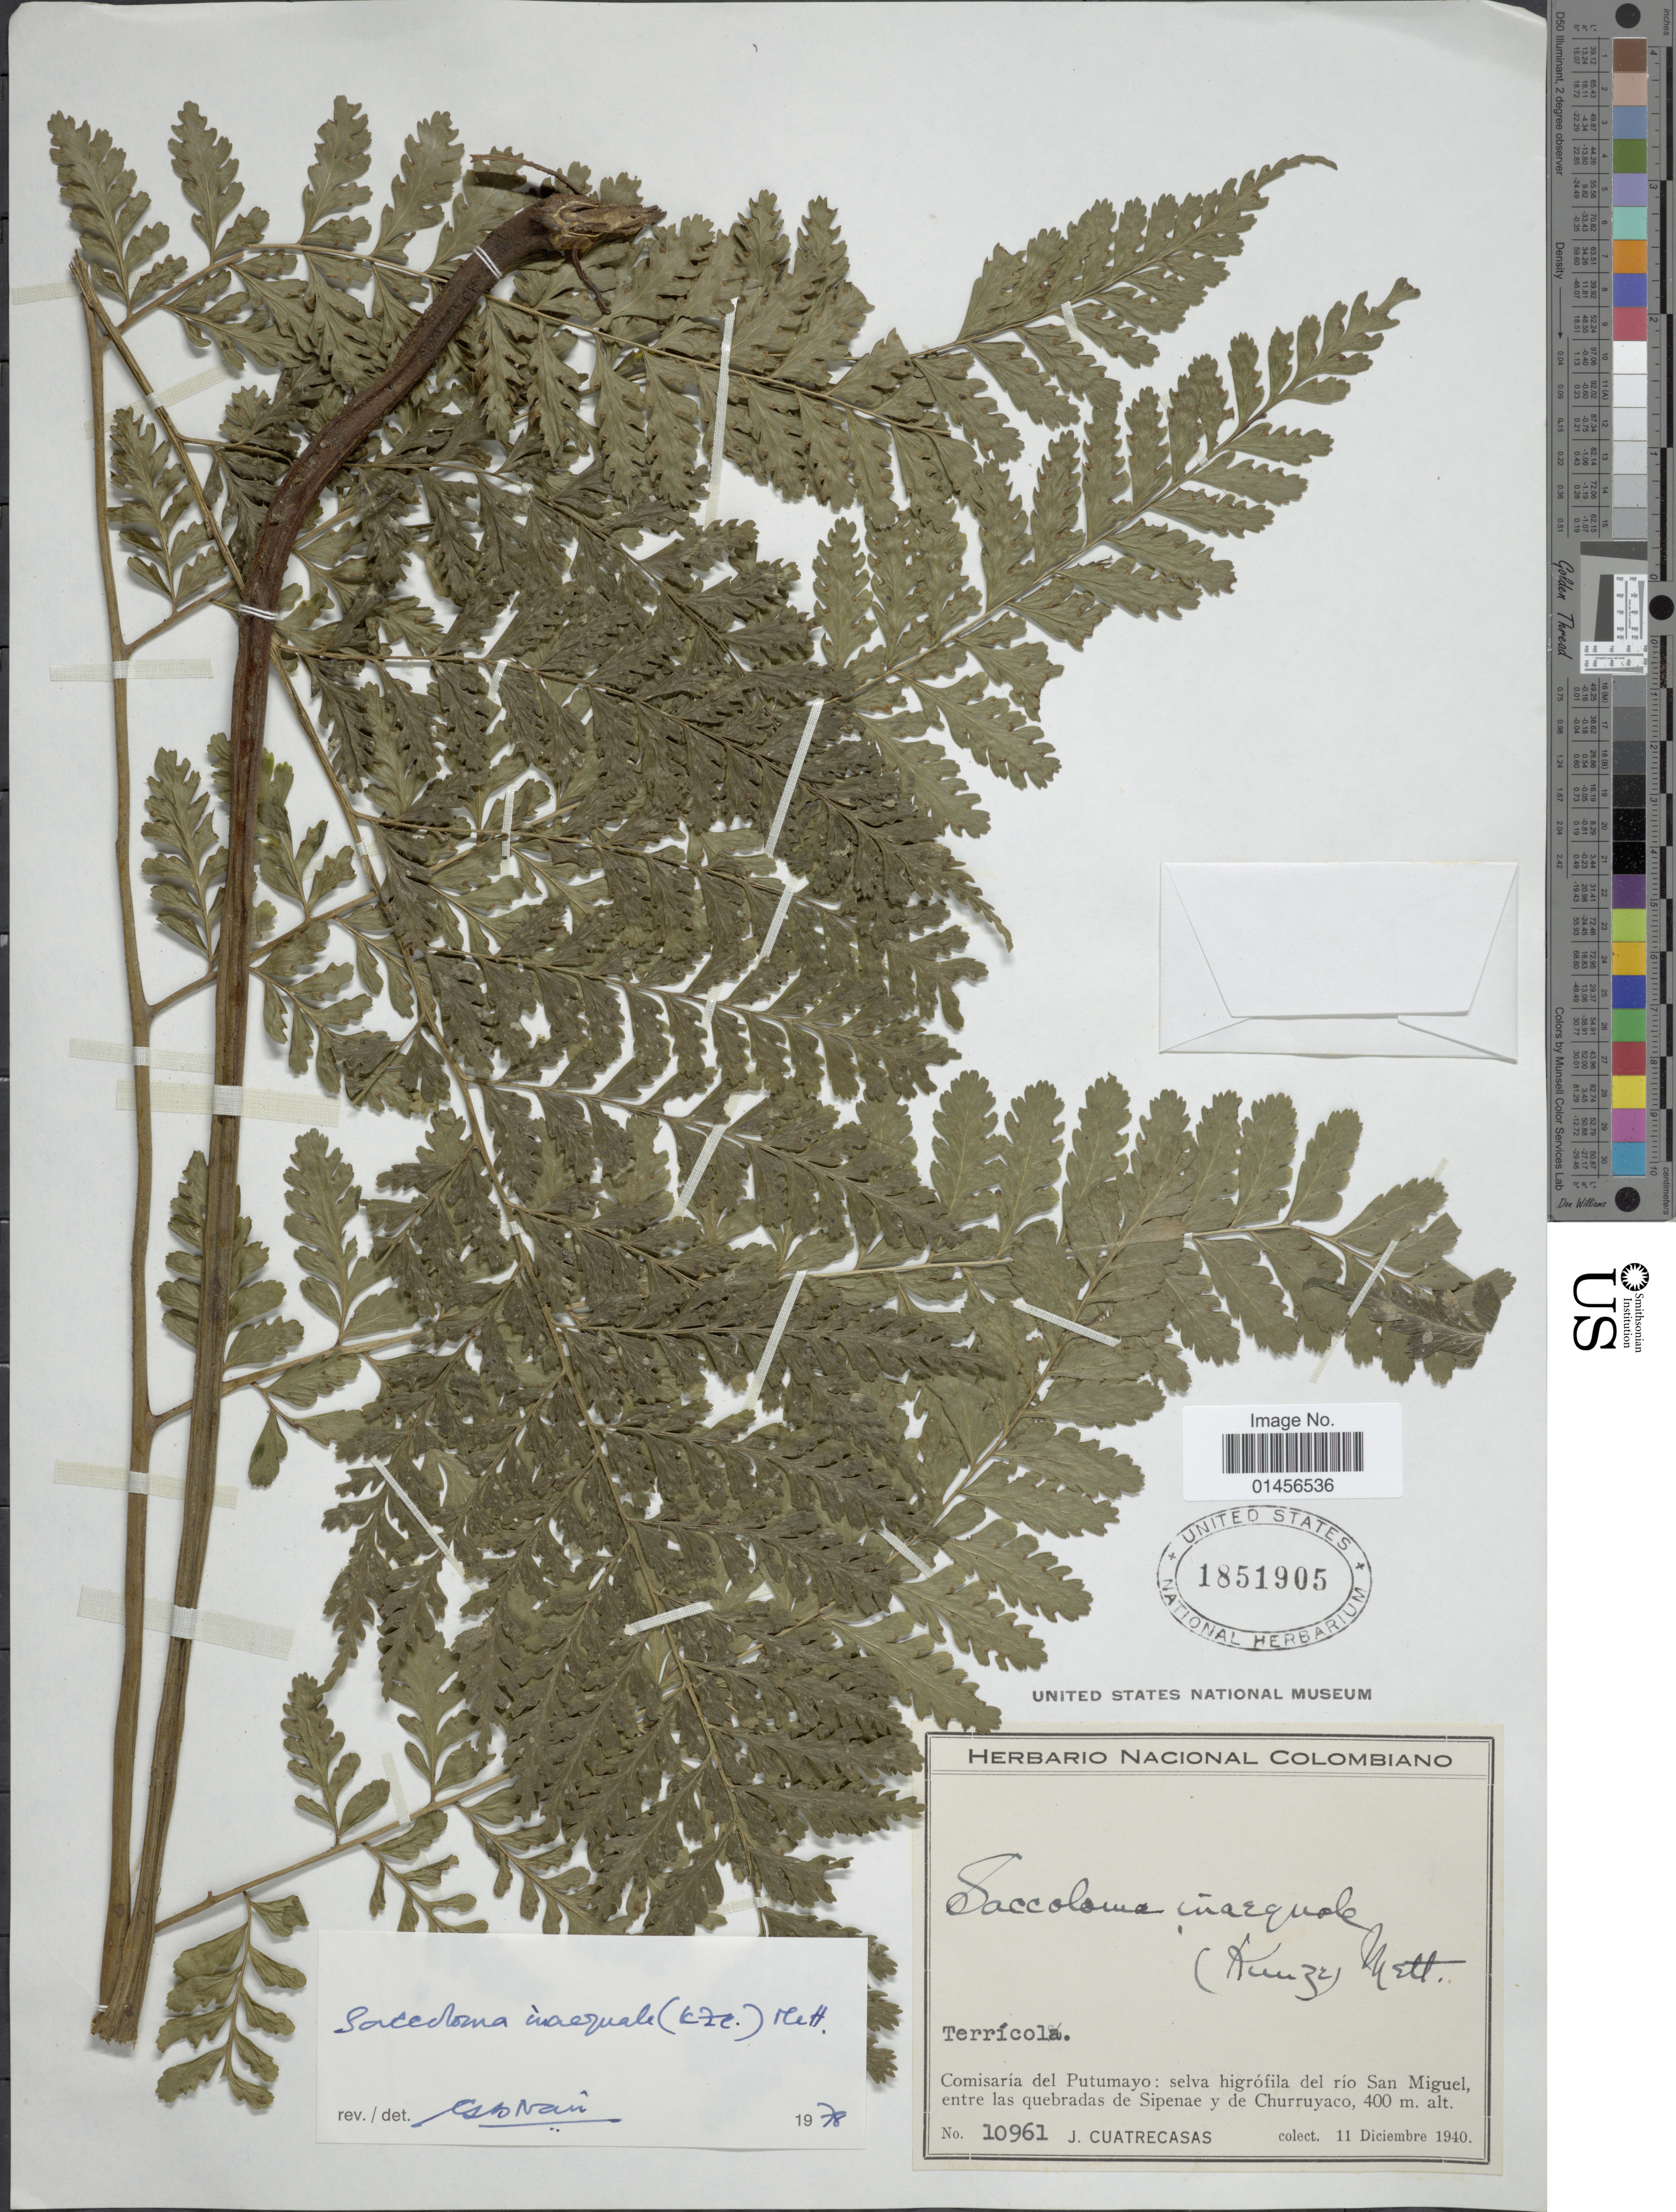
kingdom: Plantae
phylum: Tracheophyta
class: Polypodiopsida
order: Polypodiales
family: Saccolomataceae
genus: Saccoloma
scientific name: Saccoloma inaequale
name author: (Kunze) Mett.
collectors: J. Cuatrecasas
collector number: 10961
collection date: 1940-12-11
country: Colombia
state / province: Putumayo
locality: Selva higrófila del rio San Miguel, entre las quebradas de Sipenae Y de Churruyaco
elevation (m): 400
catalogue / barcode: US 1851905